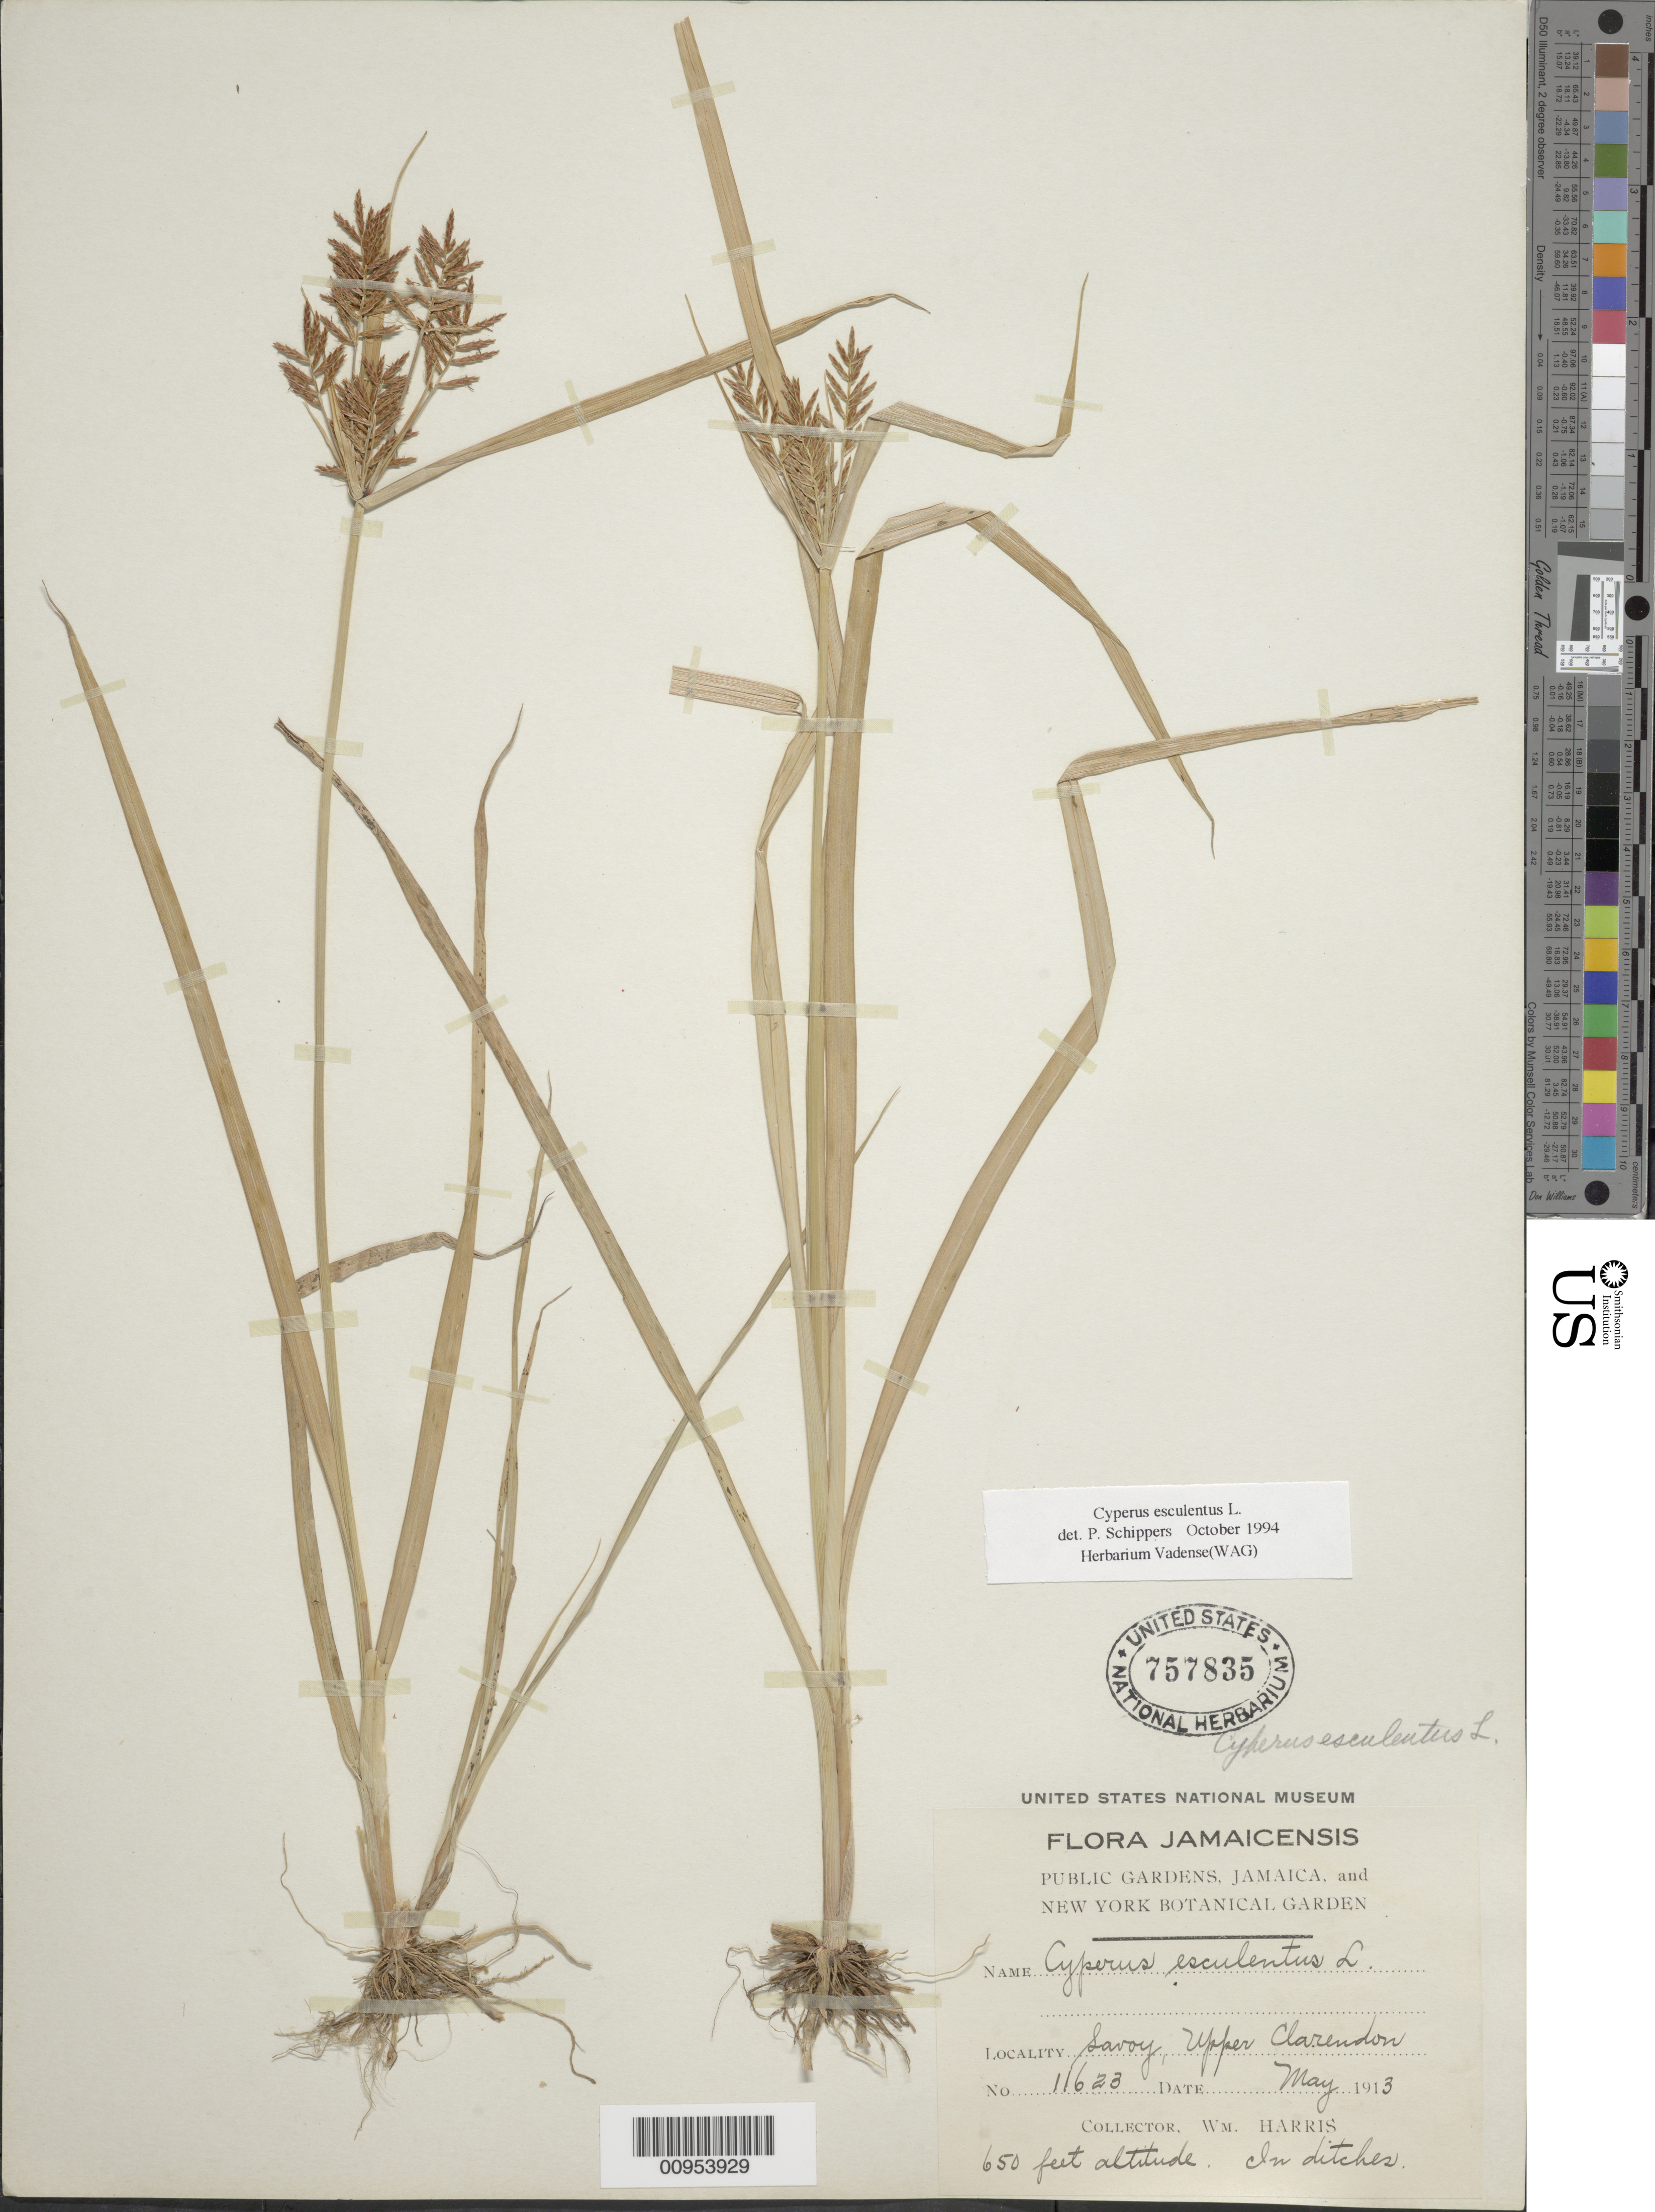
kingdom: Plantae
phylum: Tracheophyta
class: Liliopsida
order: Poales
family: Cyperaceae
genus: Cyperus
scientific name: Cyperus esculentus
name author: L.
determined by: Schippers, P.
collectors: W. H. Harris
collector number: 11623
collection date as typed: May 1913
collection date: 1913-05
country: Jamaica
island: Jamaica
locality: Savoy, Upper Clarendon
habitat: In ditches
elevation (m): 198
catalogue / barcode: US 757835